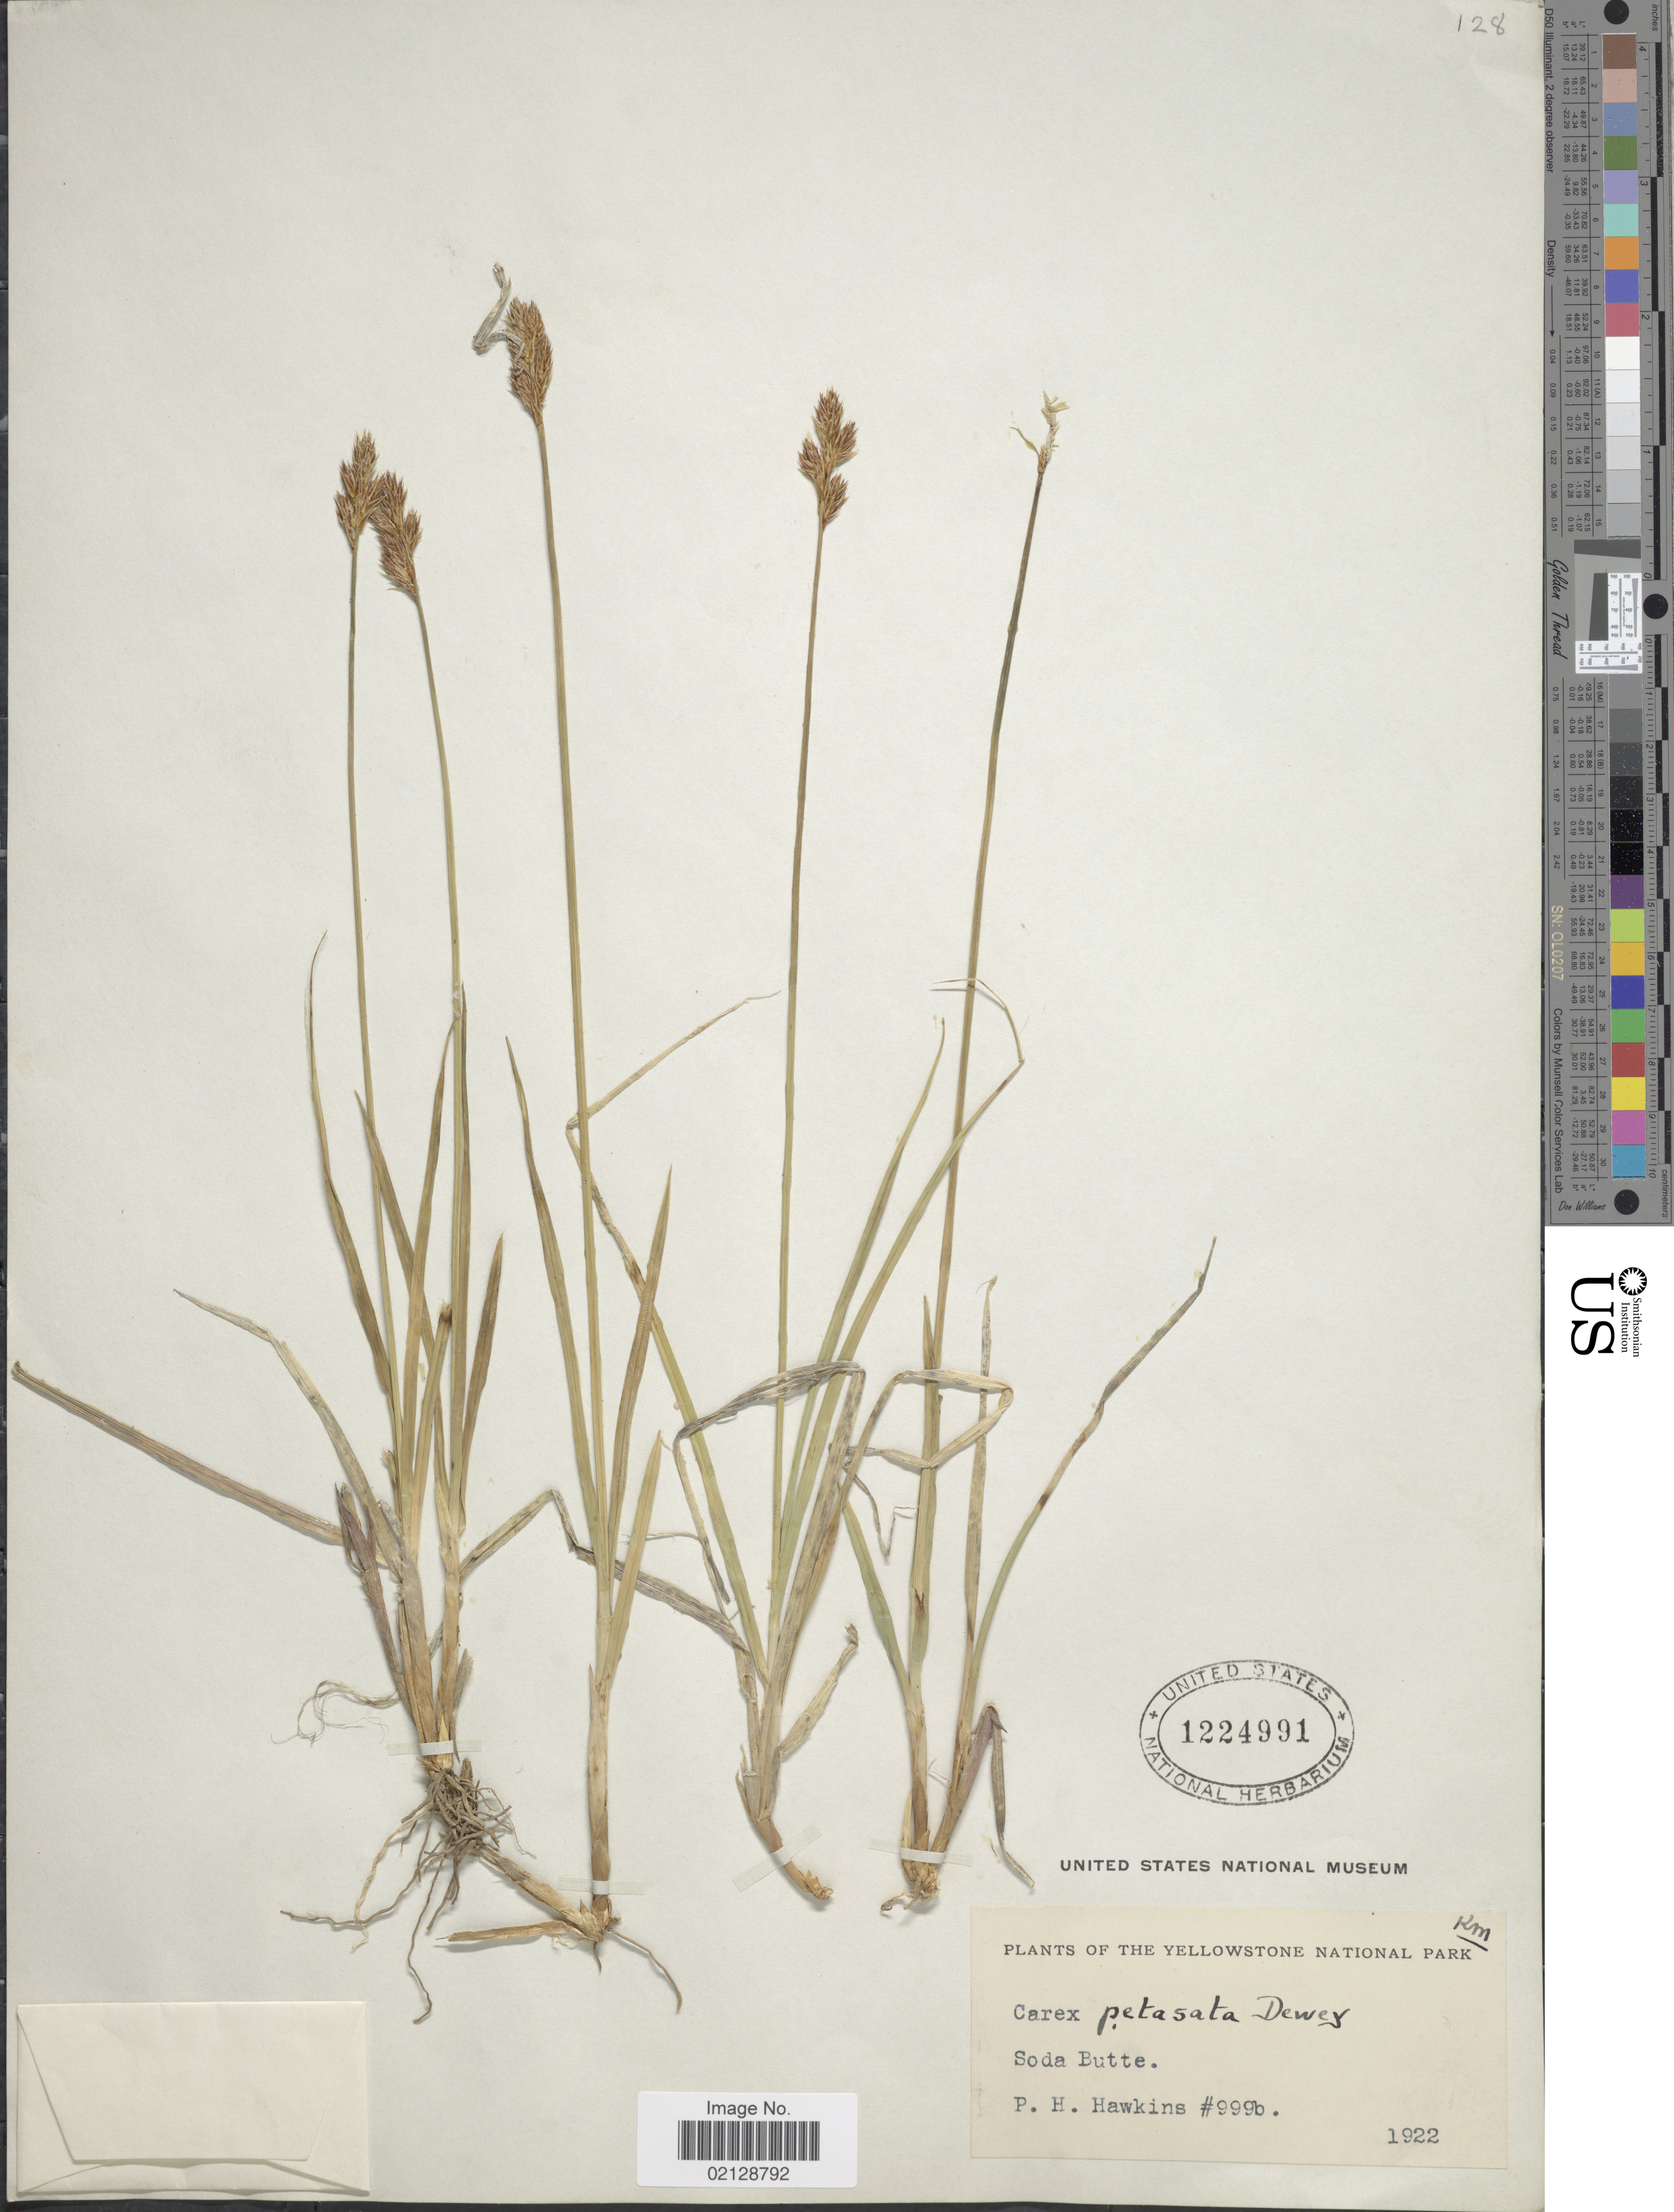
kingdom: Plantae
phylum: Tracheophyta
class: Liliopsida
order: Poales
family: Cyperaceae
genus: Carex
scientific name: Carex petasata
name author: Dewey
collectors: P. Hawkins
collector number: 999b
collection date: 1922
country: United States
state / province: Wyoming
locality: The Yellowstone National Park, Soda Butte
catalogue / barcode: US 1224991